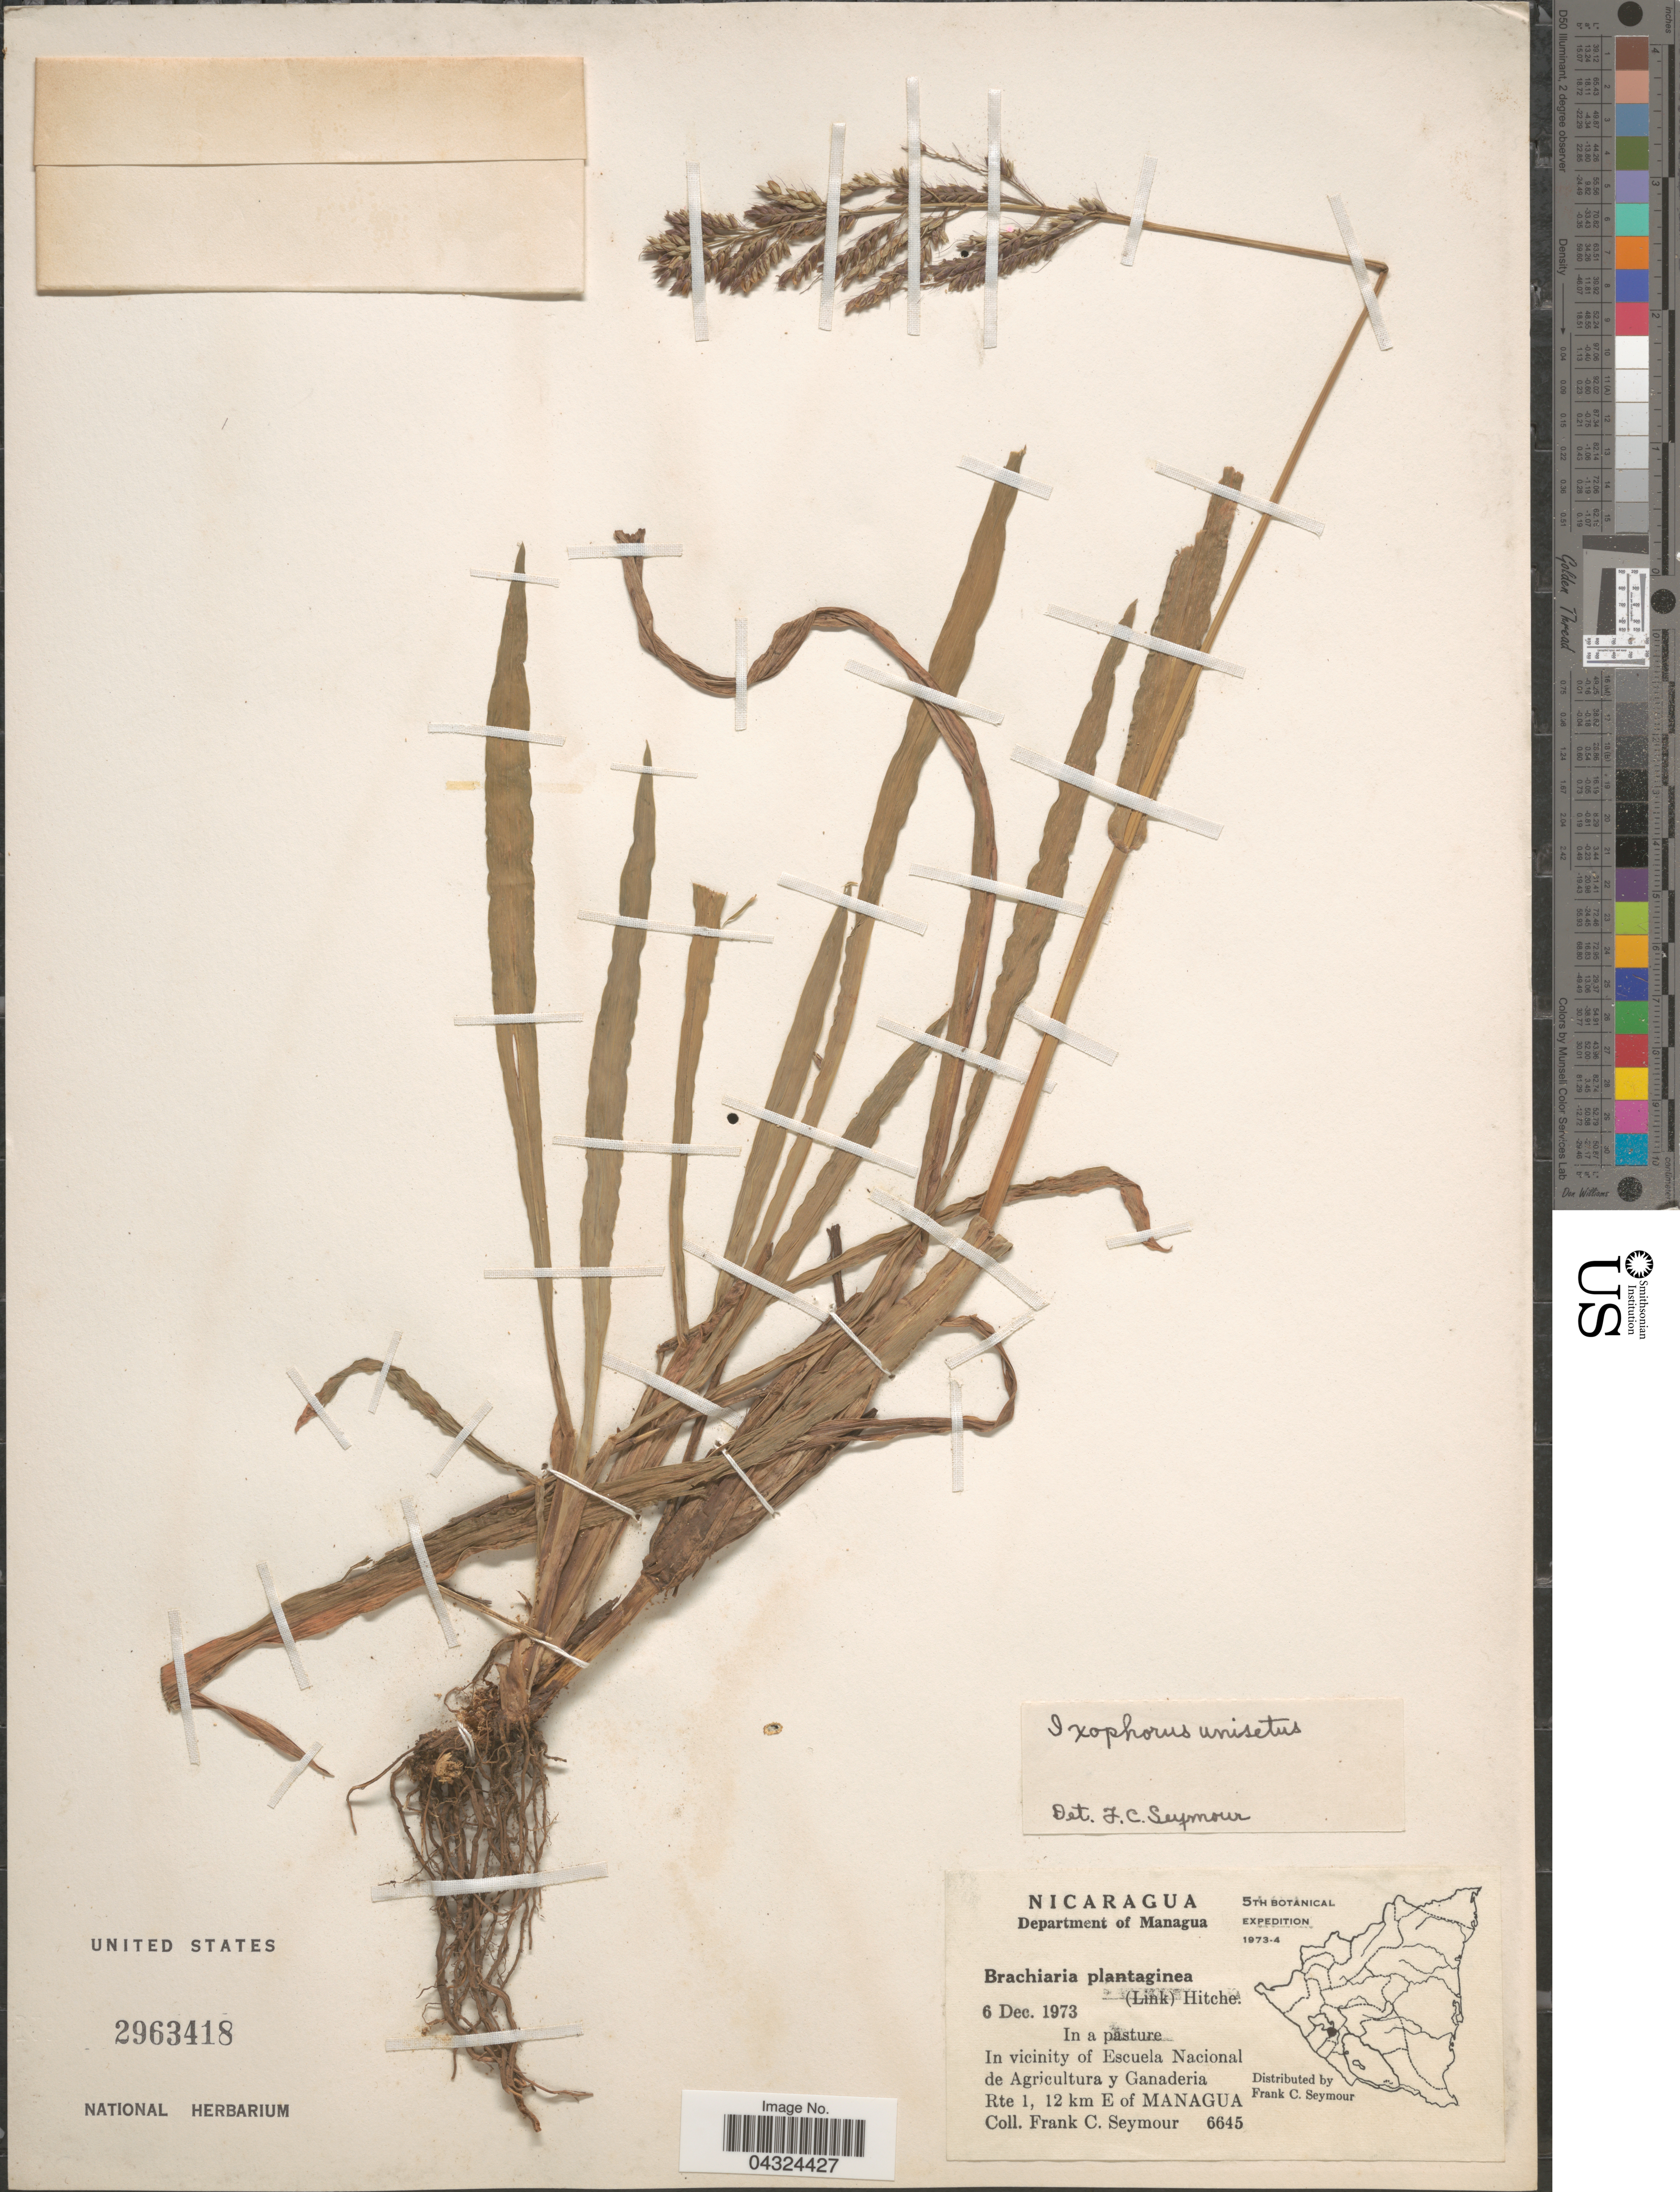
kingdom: Plantae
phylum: Tracheophyta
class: Liliopsida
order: Poales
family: Poaceae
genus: Ixophorus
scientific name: Ixophorus unisetus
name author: (J. Presl) Schltdl.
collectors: F. C. Seymour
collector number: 6645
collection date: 1973-12-06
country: Nicaragua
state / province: Managua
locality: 5th Botanical Expedition 1973-4. Department of Managua. In vicinity of Escuela Nacional de Agricultura y Ganaderia Rte 1, 12 km E of Managua.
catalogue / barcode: US 2963418